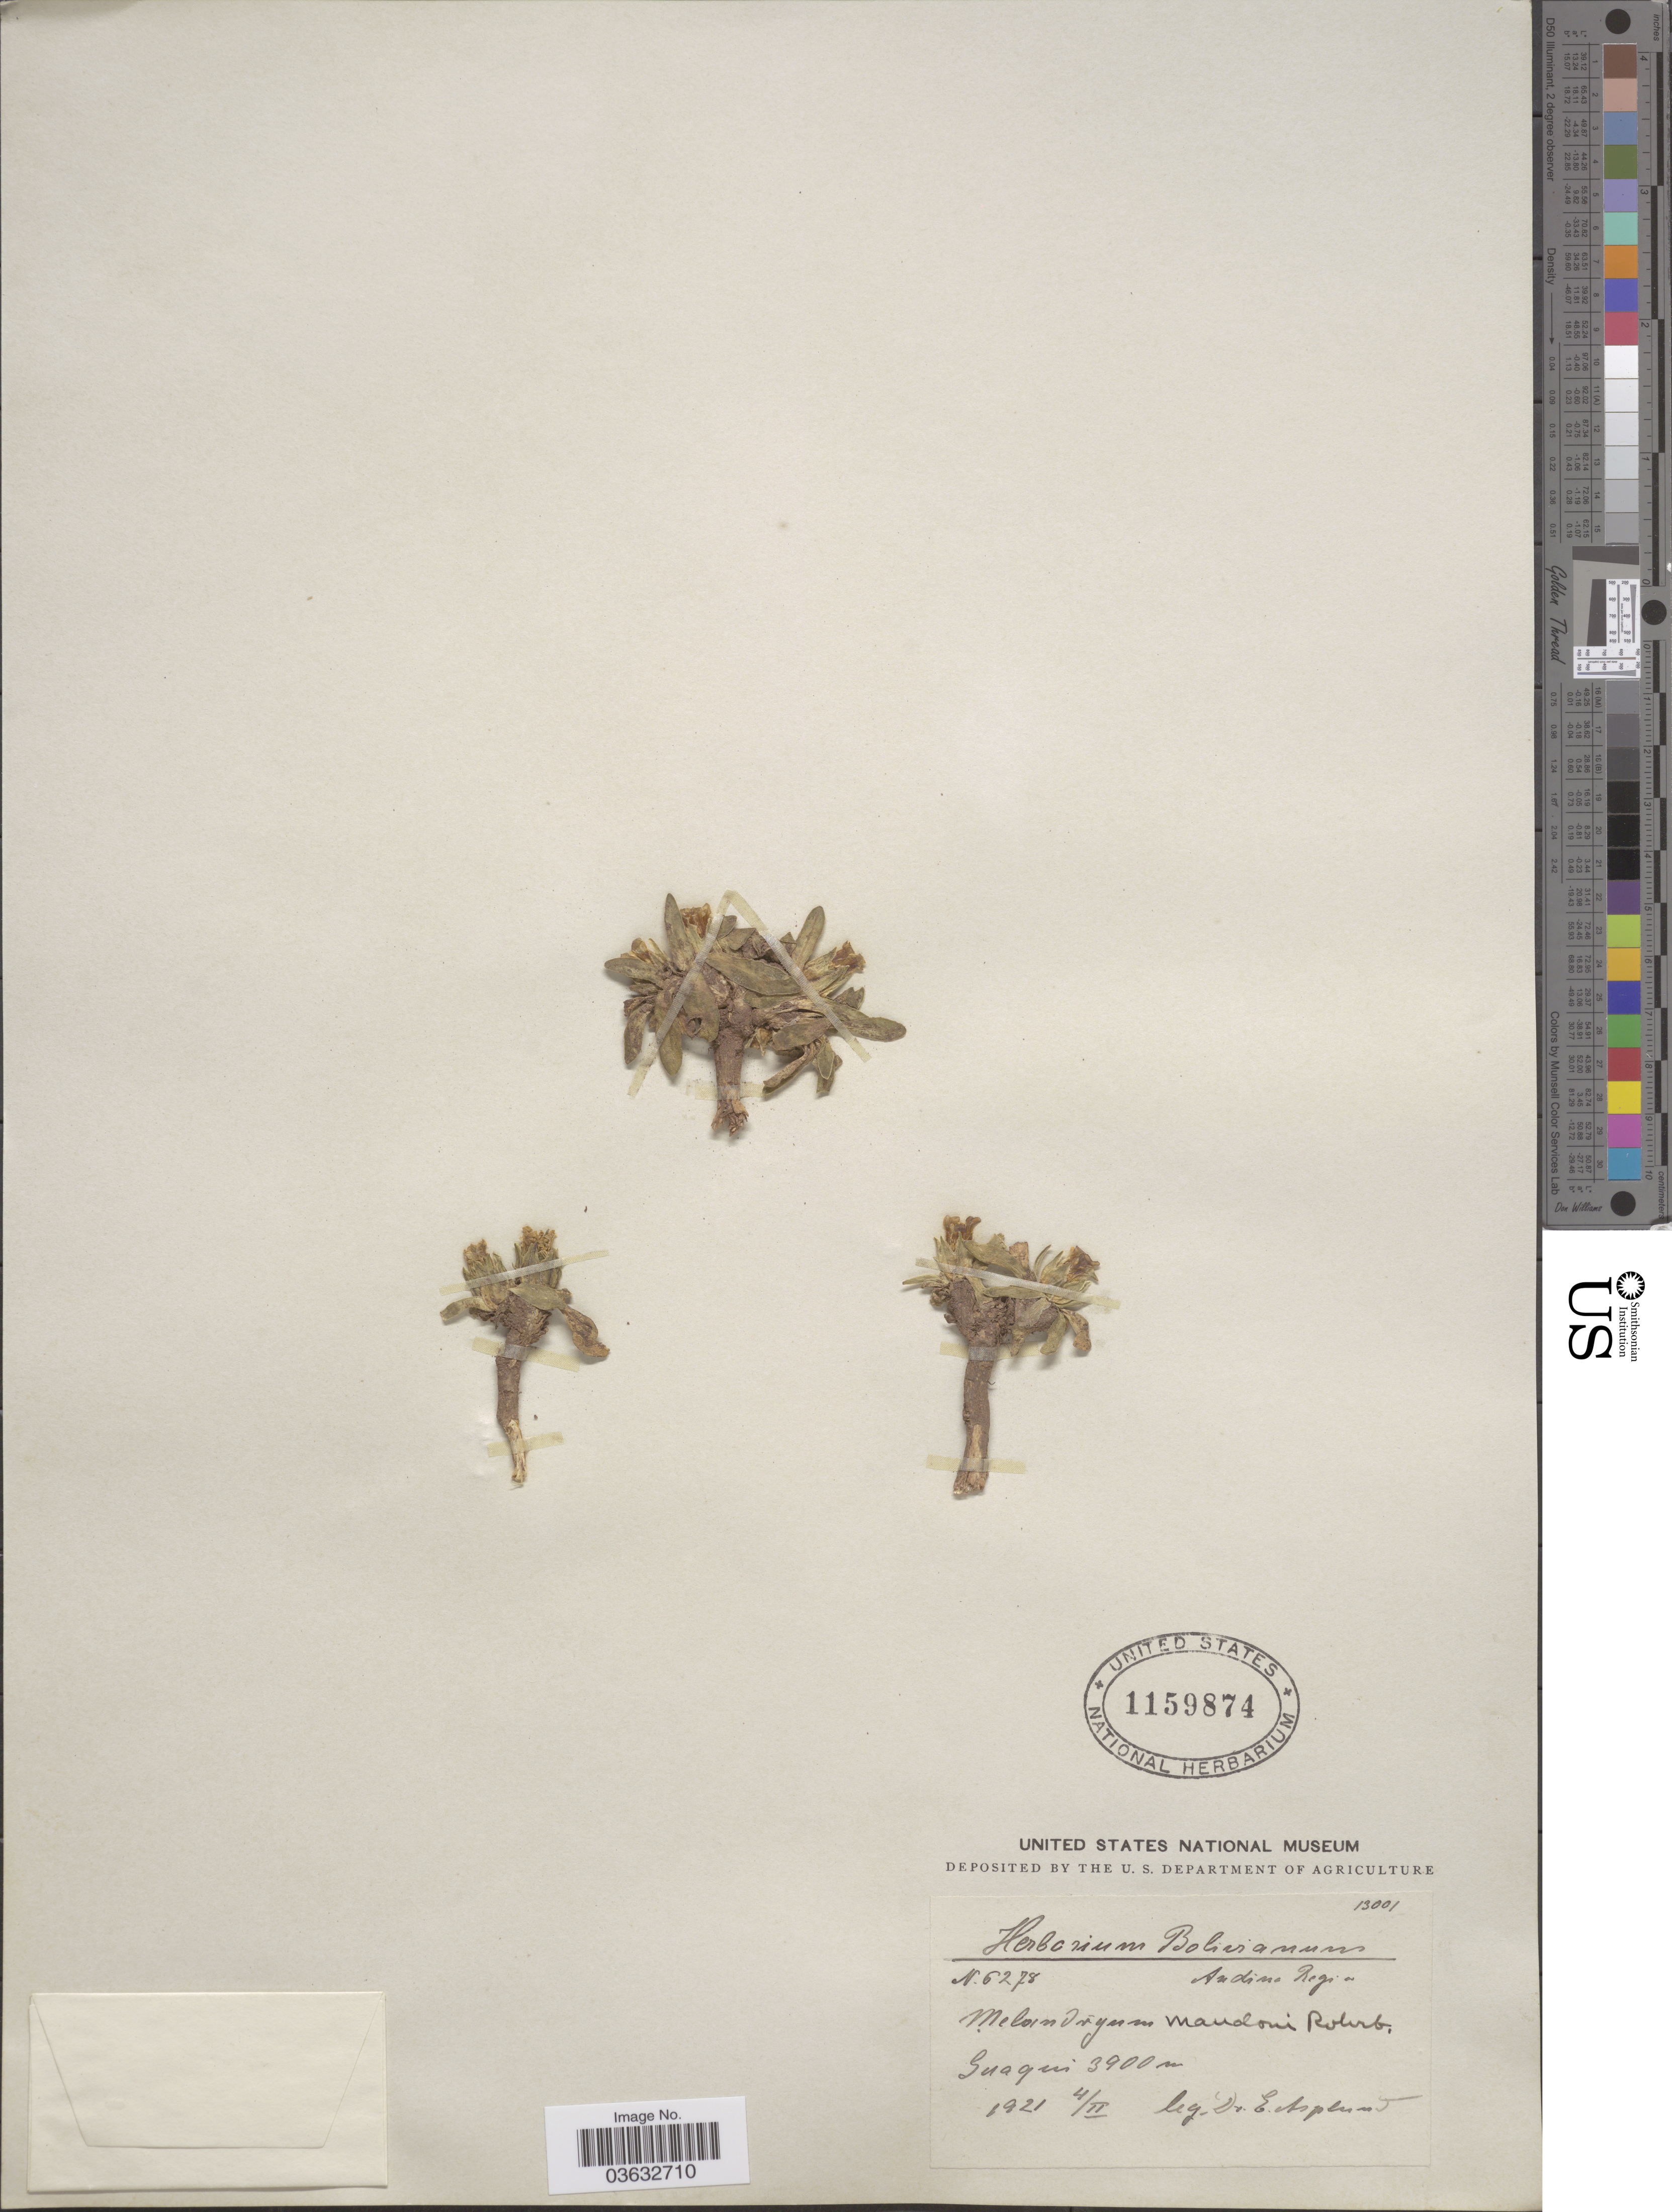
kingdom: Plantae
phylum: Tracheophyta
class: Magnoliopsida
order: Caryophyllales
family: Caryophyllaceae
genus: Silene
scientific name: Silene mandonii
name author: (Rohrb.) Bocquet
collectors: E. Asplund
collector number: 6278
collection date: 1921-02-04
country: Bolivia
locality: Andine Region. Guaqui.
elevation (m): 3900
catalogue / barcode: US 1159874